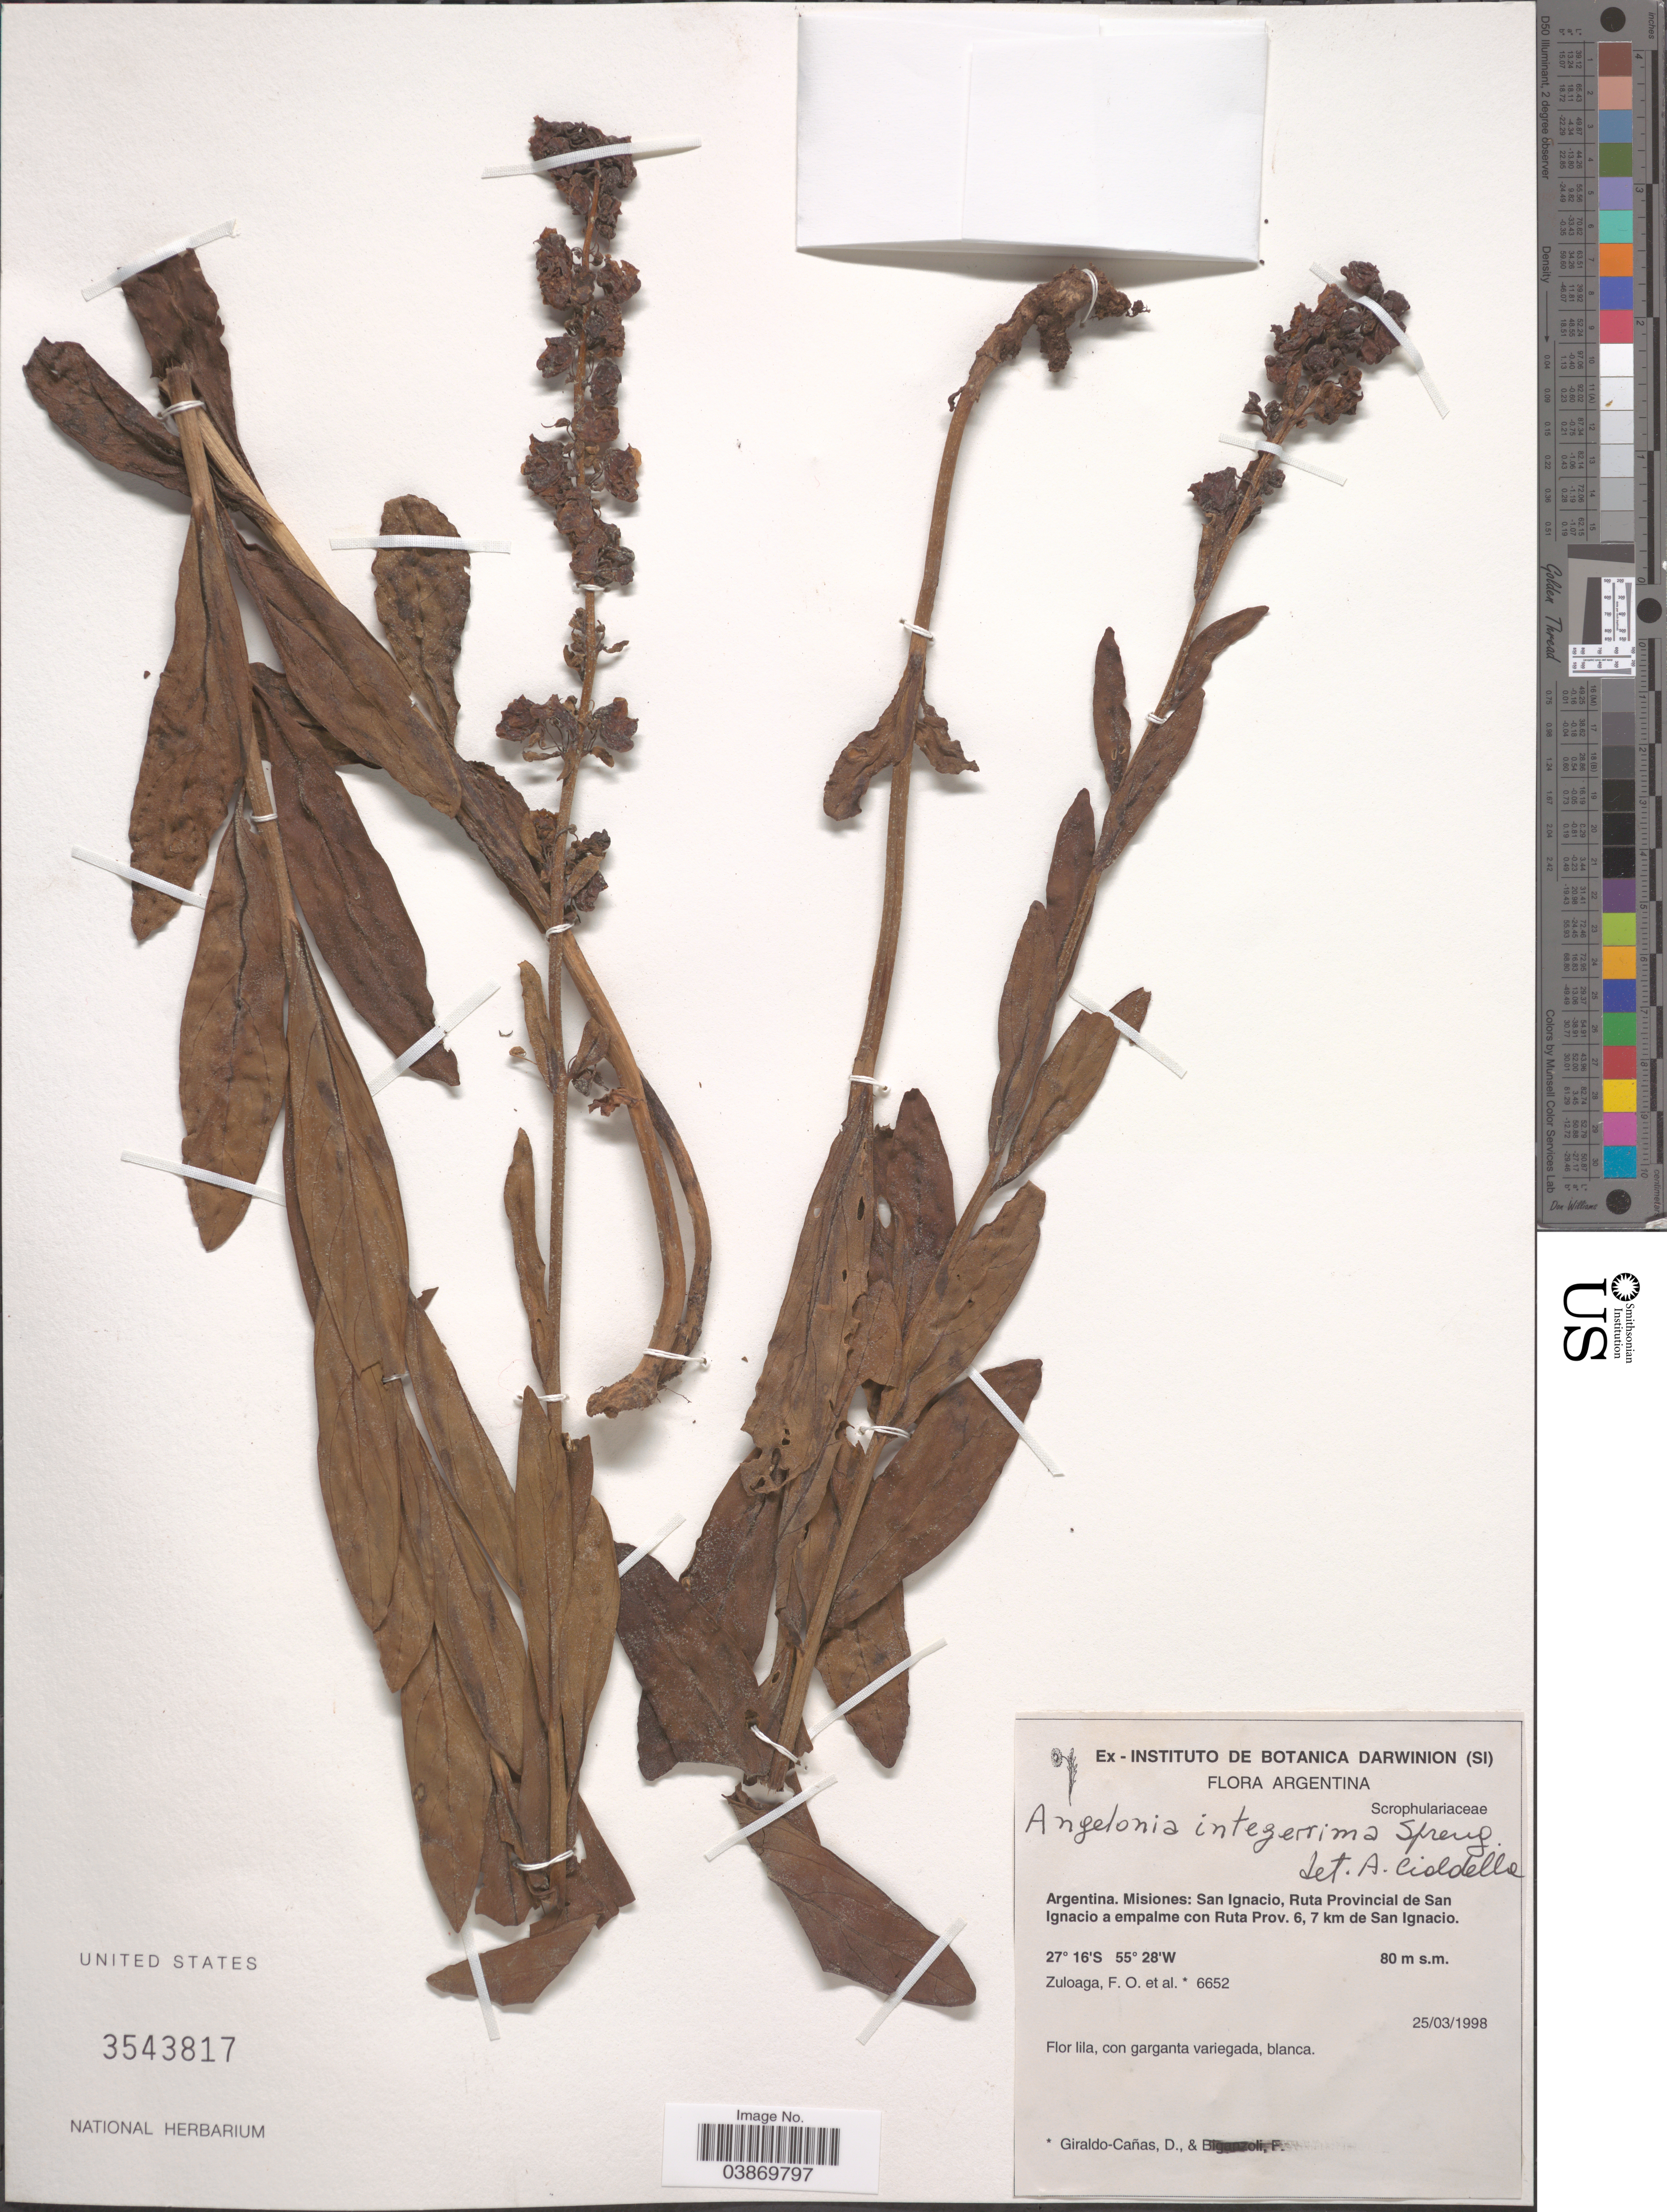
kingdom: Plantae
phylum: Tracheophyta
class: Magnoliopsida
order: Lamiales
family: Plantaginaceae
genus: Angelonia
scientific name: Angelonia integerrima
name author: Spreng.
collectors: F. O. Zuloaga & D. Giraldo-Cañas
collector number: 6652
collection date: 1998-03-25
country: Argentina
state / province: Misiones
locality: San Ignacio, Ruta Provincial de San Ignacio a empalme con Ruta Prov. 6.7 km de San Ignacio.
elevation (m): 80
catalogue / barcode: US 3543817